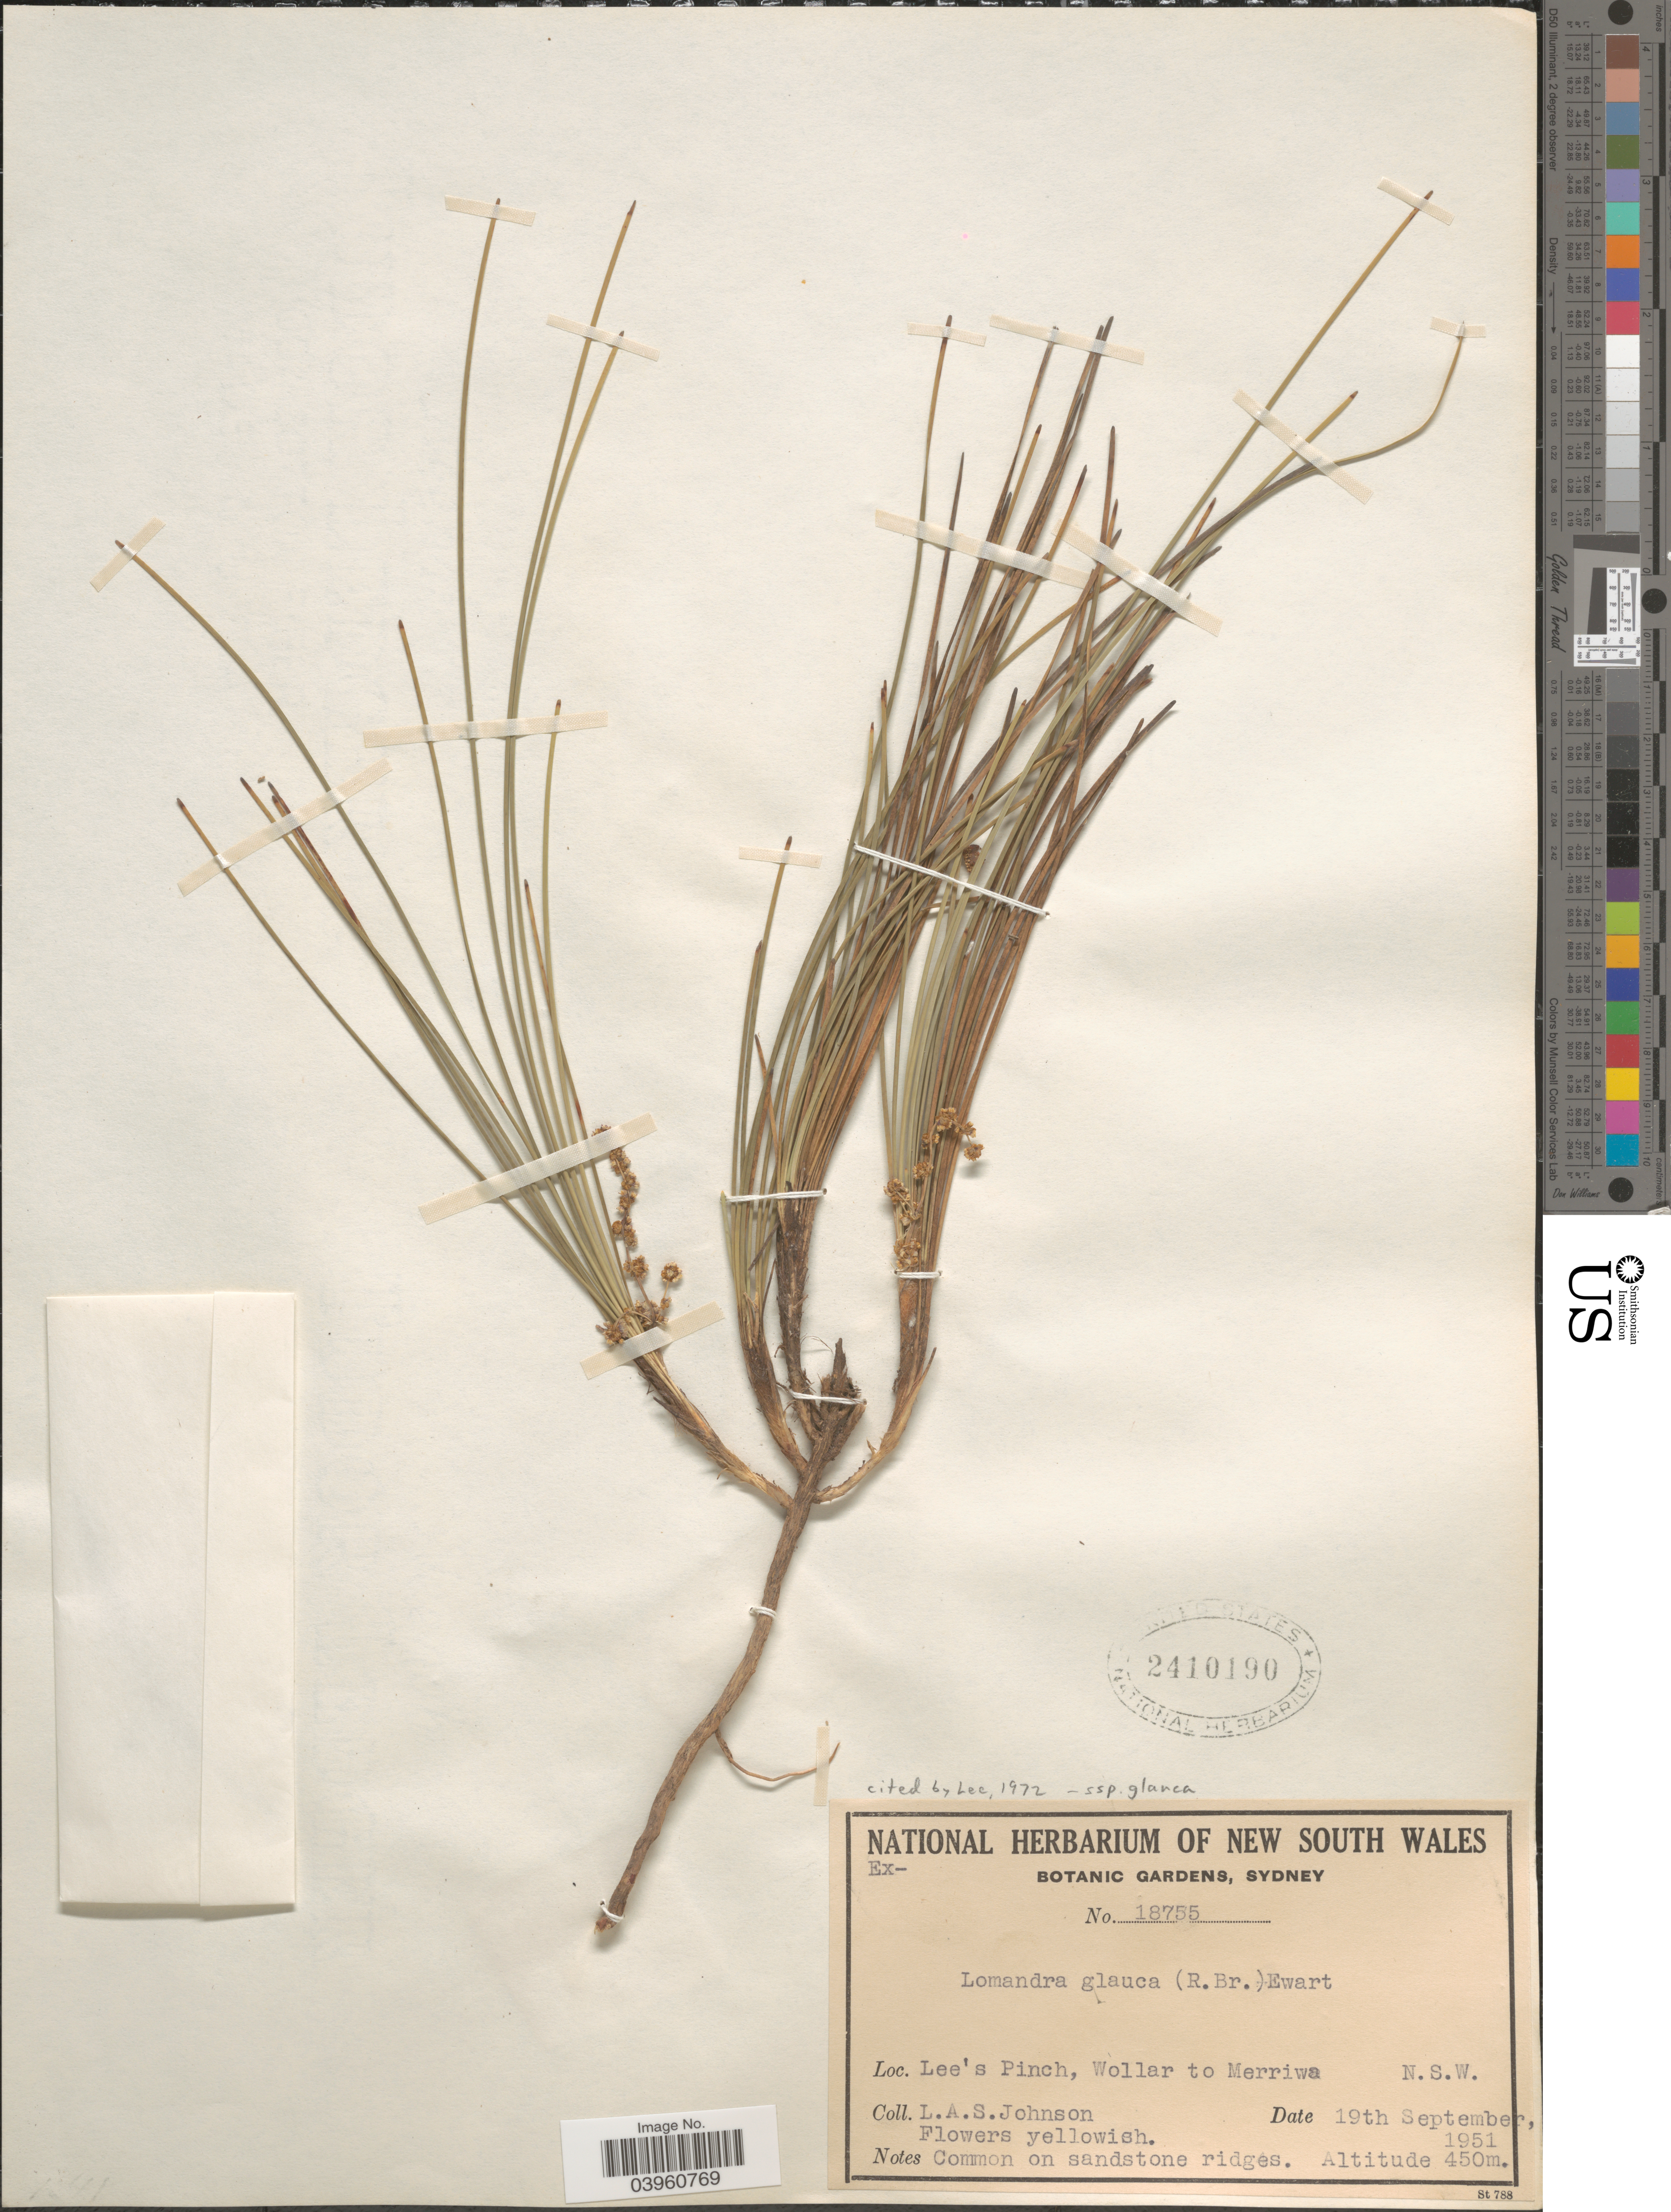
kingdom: Plantae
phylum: Tracheophyta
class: Liliopsida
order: Asparagales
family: Asparagaceae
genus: Lomandra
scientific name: Lomandra glauca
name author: (R. Br.) Ewart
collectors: L. A. S. Johnson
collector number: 18755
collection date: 1951-09-19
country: Australia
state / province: New South Wales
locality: Lee's Pinch, Wollar to Merriwa. N.S.W.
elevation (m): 450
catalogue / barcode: US 2410190